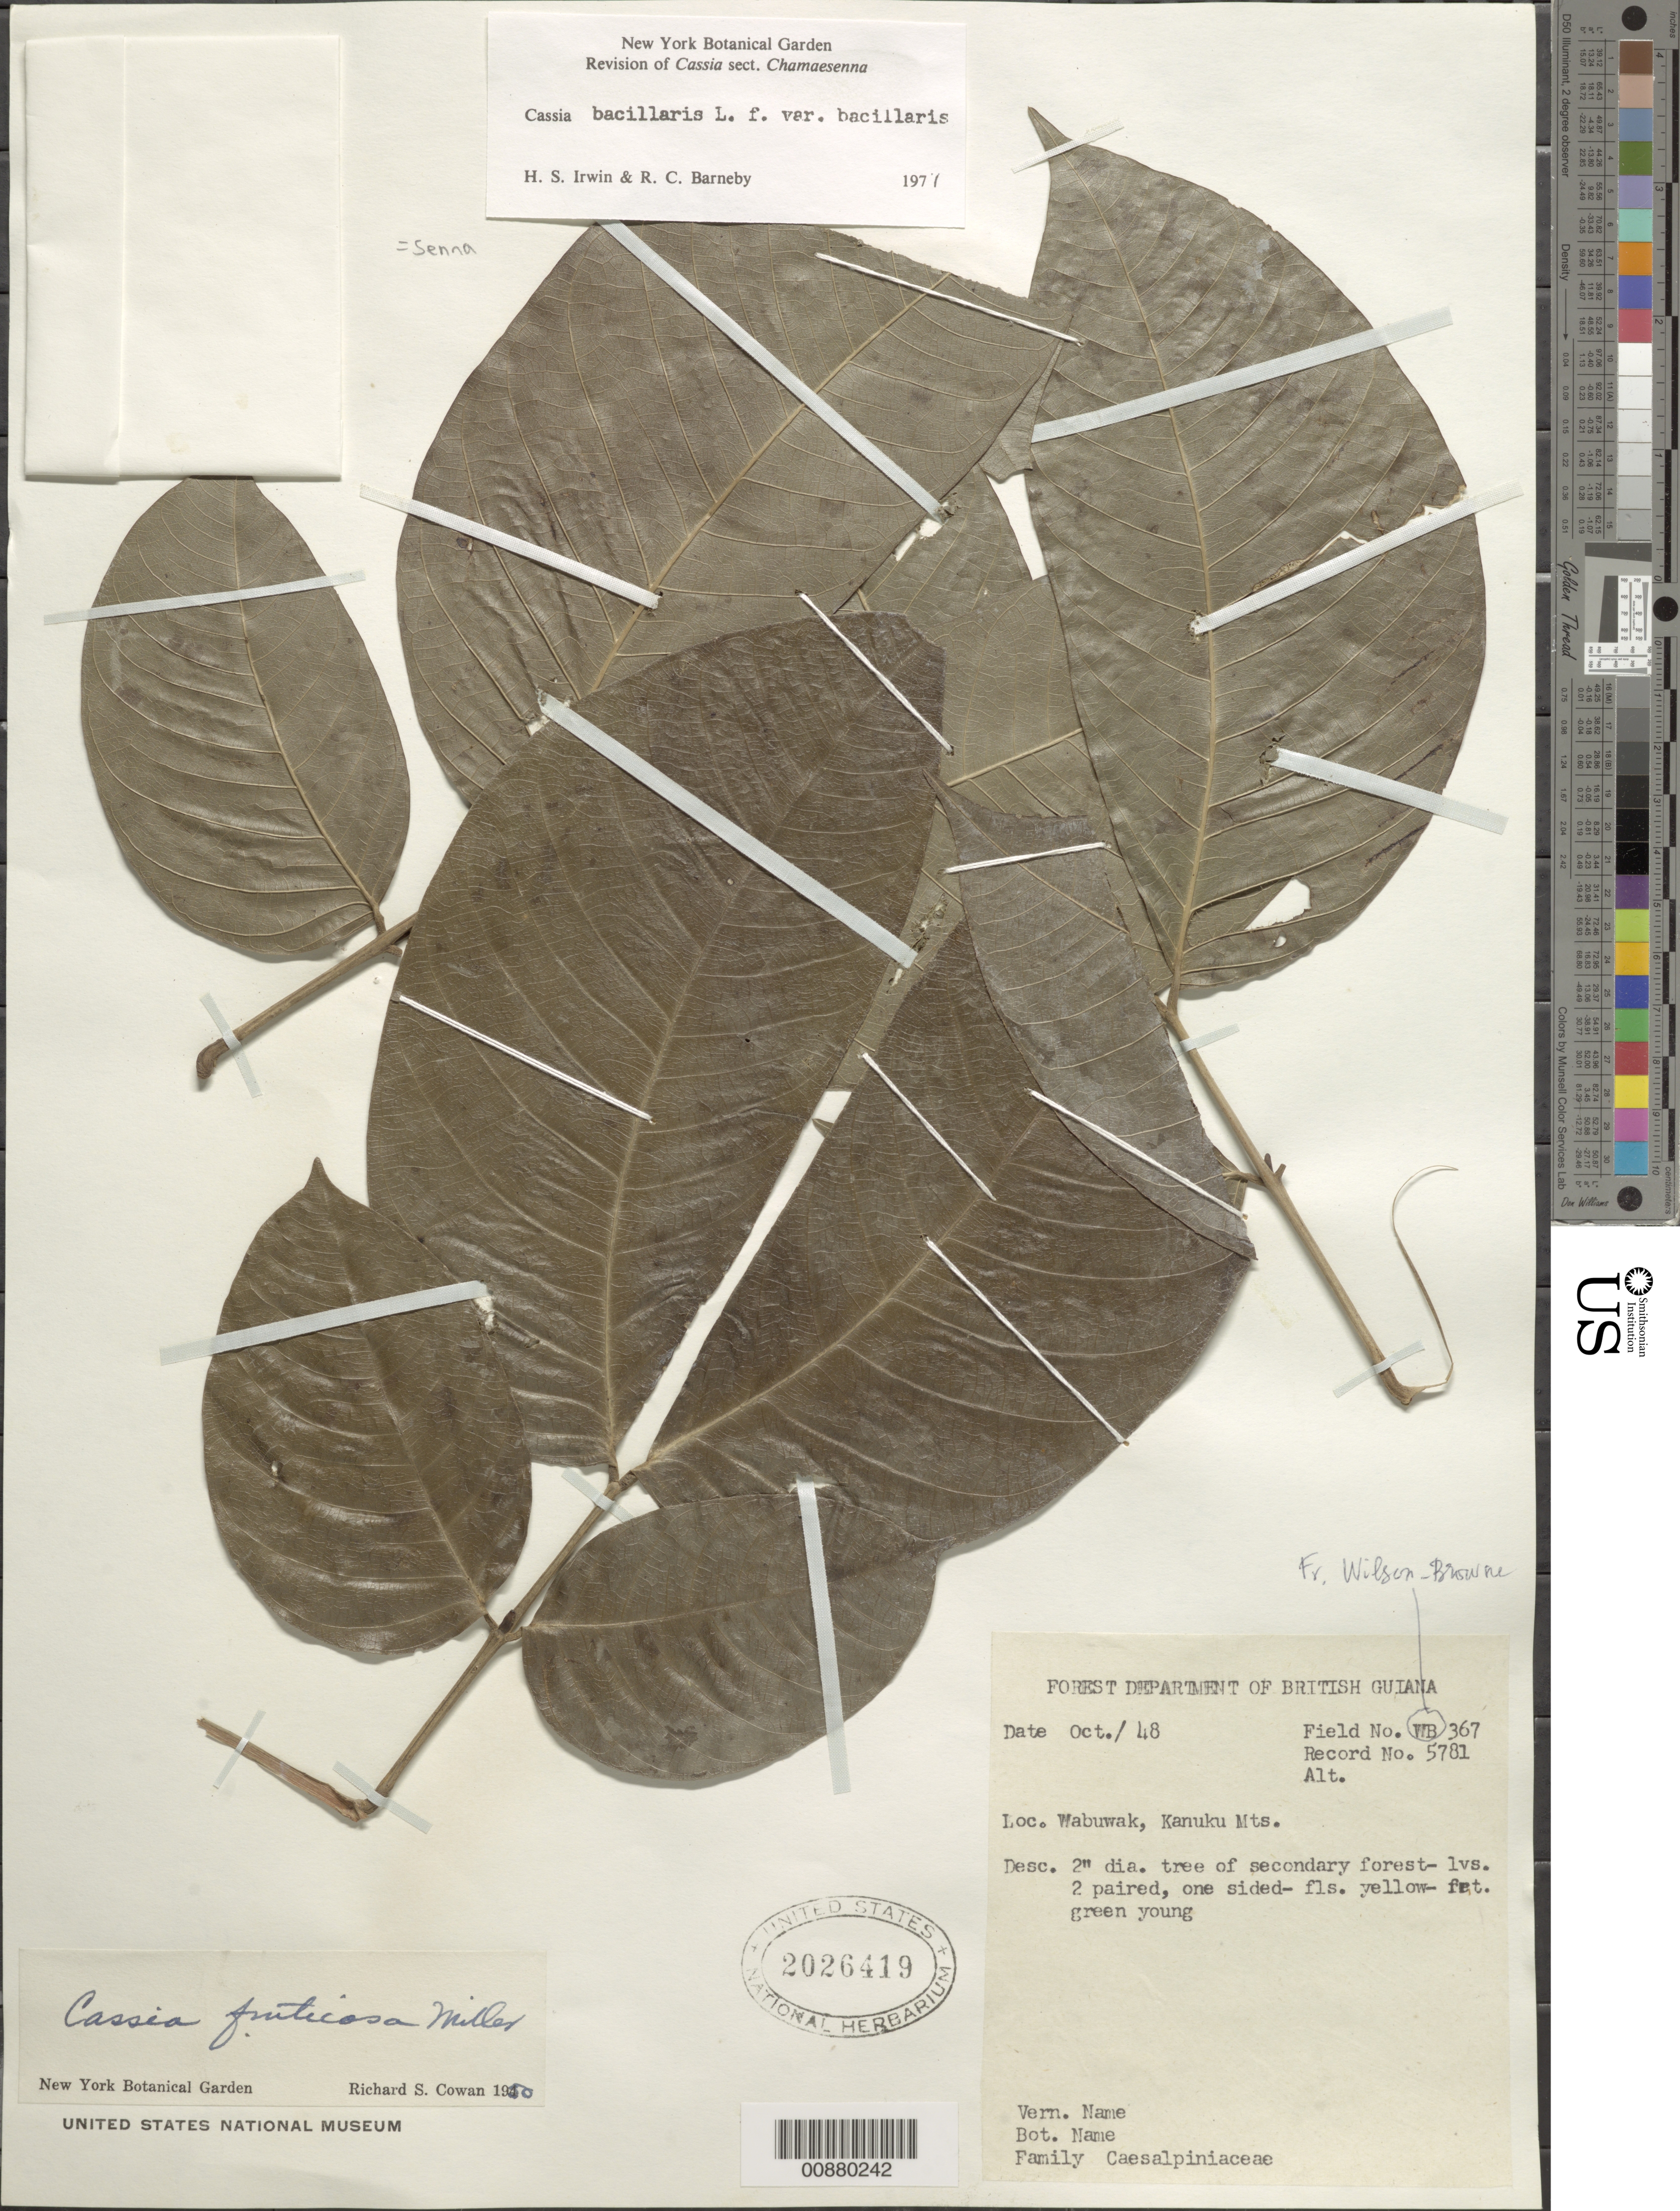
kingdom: Plantae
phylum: Tracheophyta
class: Magnoliopsida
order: Fabales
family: Fabaceae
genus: Senna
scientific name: Senna bacillaris var. bacillaris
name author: (L. f.) H.S. Irwin & Barneby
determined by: Irwin, H. S.; Barneby, R. C.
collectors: G. Wilson-Browne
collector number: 367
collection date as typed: Oct-48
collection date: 1948-10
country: Guyana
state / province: U. Takutu-U. Essequibo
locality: Wabuwak Mt., Kanuku Mts.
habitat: Secondary forest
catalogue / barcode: US 2026419